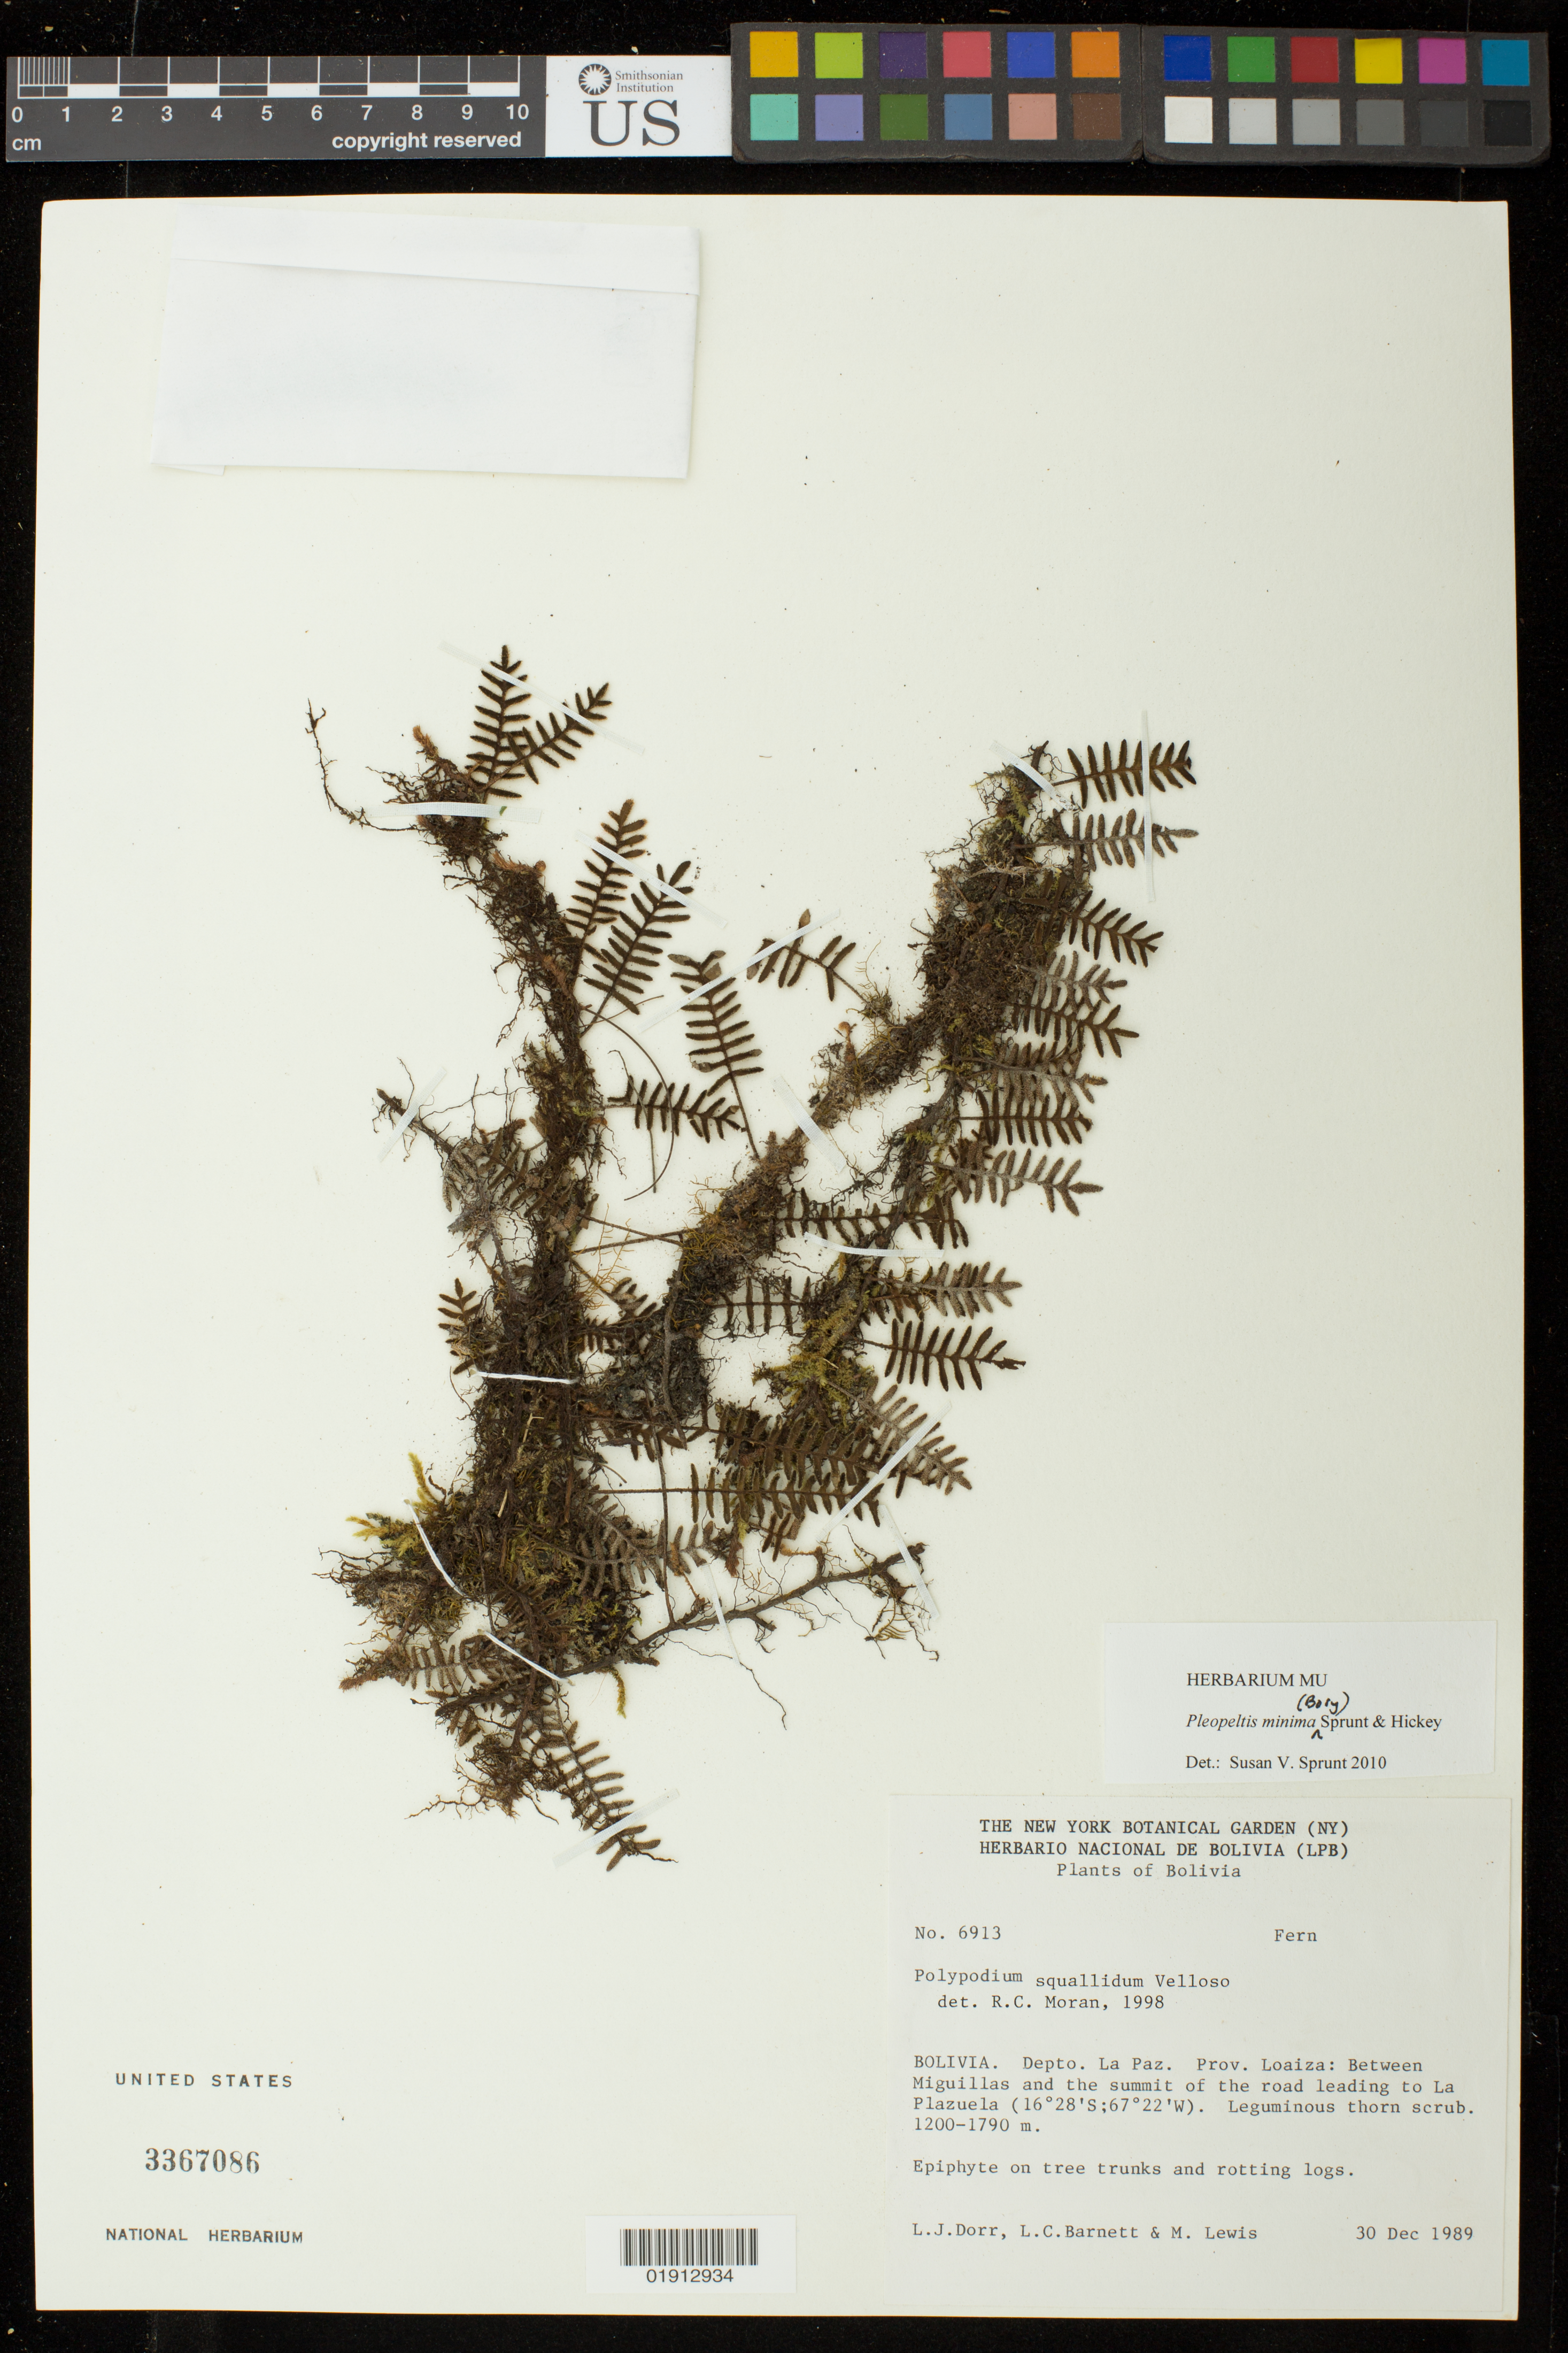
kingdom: Plantae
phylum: Tracheophyta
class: Polypodiopsida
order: Polypodiales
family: Polypodiaceae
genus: Pleopeltis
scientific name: Pleopeltis minima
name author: (Bory) J. Prado & R. Y. Hirai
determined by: Sprunt, S. V.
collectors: L. J. Dorr, L. C. Barnett & M. E. Lewis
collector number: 6913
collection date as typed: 30 Dec 1989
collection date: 1989-12-30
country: Bolivia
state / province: La Paz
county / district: Loayza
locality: Between Miguillas and the summit of the road leading to La Plazuela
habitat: On tree trunks and rotting logs.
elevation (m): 1200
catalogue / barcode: US 3367086